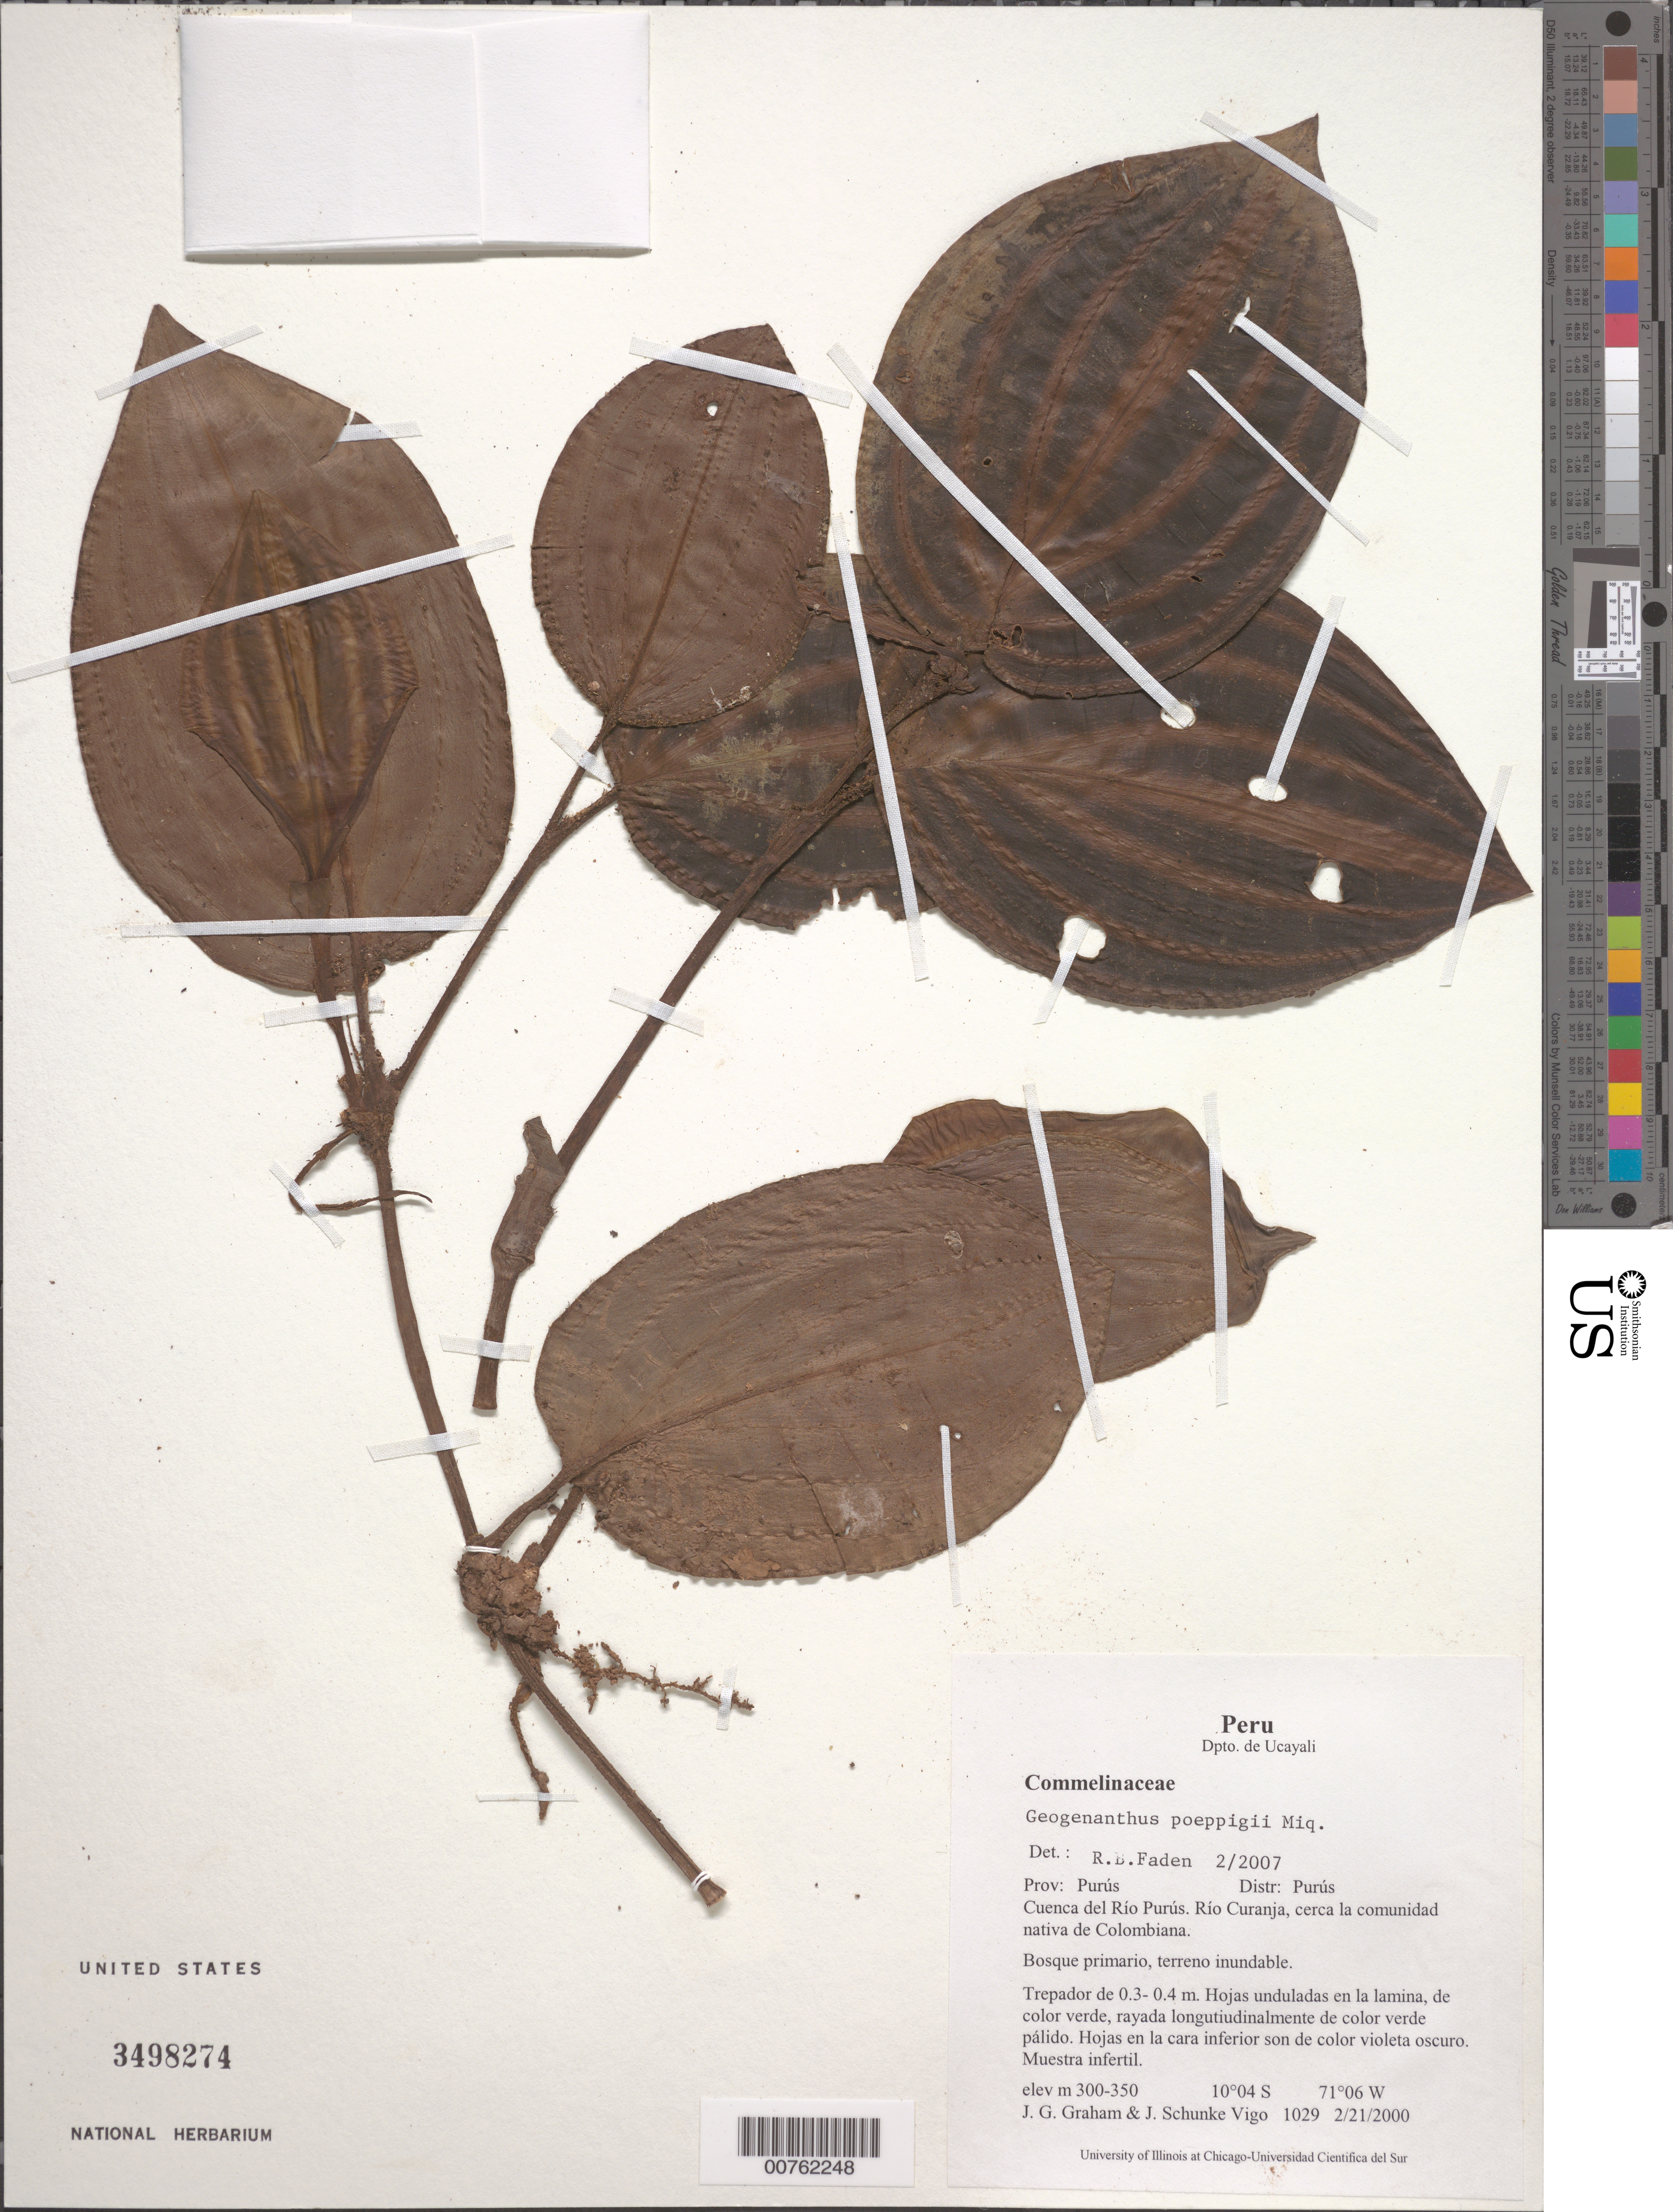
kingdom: Plantae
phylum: Tracheophyta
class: Liliopsida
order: Commelinales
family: Commelinaceae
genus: Geogenanthus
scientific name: Geogenanthus poeppigii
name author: (Miq.) Faden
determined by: Faden, Robert B., (US), Smithsonian Institution - National Museum of Natural History (UNITED STATES)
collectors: J. Graham & J. Schunke Vigo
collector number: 1029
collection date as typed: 21 Feb 2000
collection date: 2000-02-21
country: Peru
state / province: Ucayali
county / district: Purús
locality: Dpto. de Ucayali. Cuenca del Rio Purus. Rio Curanja, cerca la comunidad nativa de Colombiana.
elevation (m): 300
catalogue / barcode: US 3498274